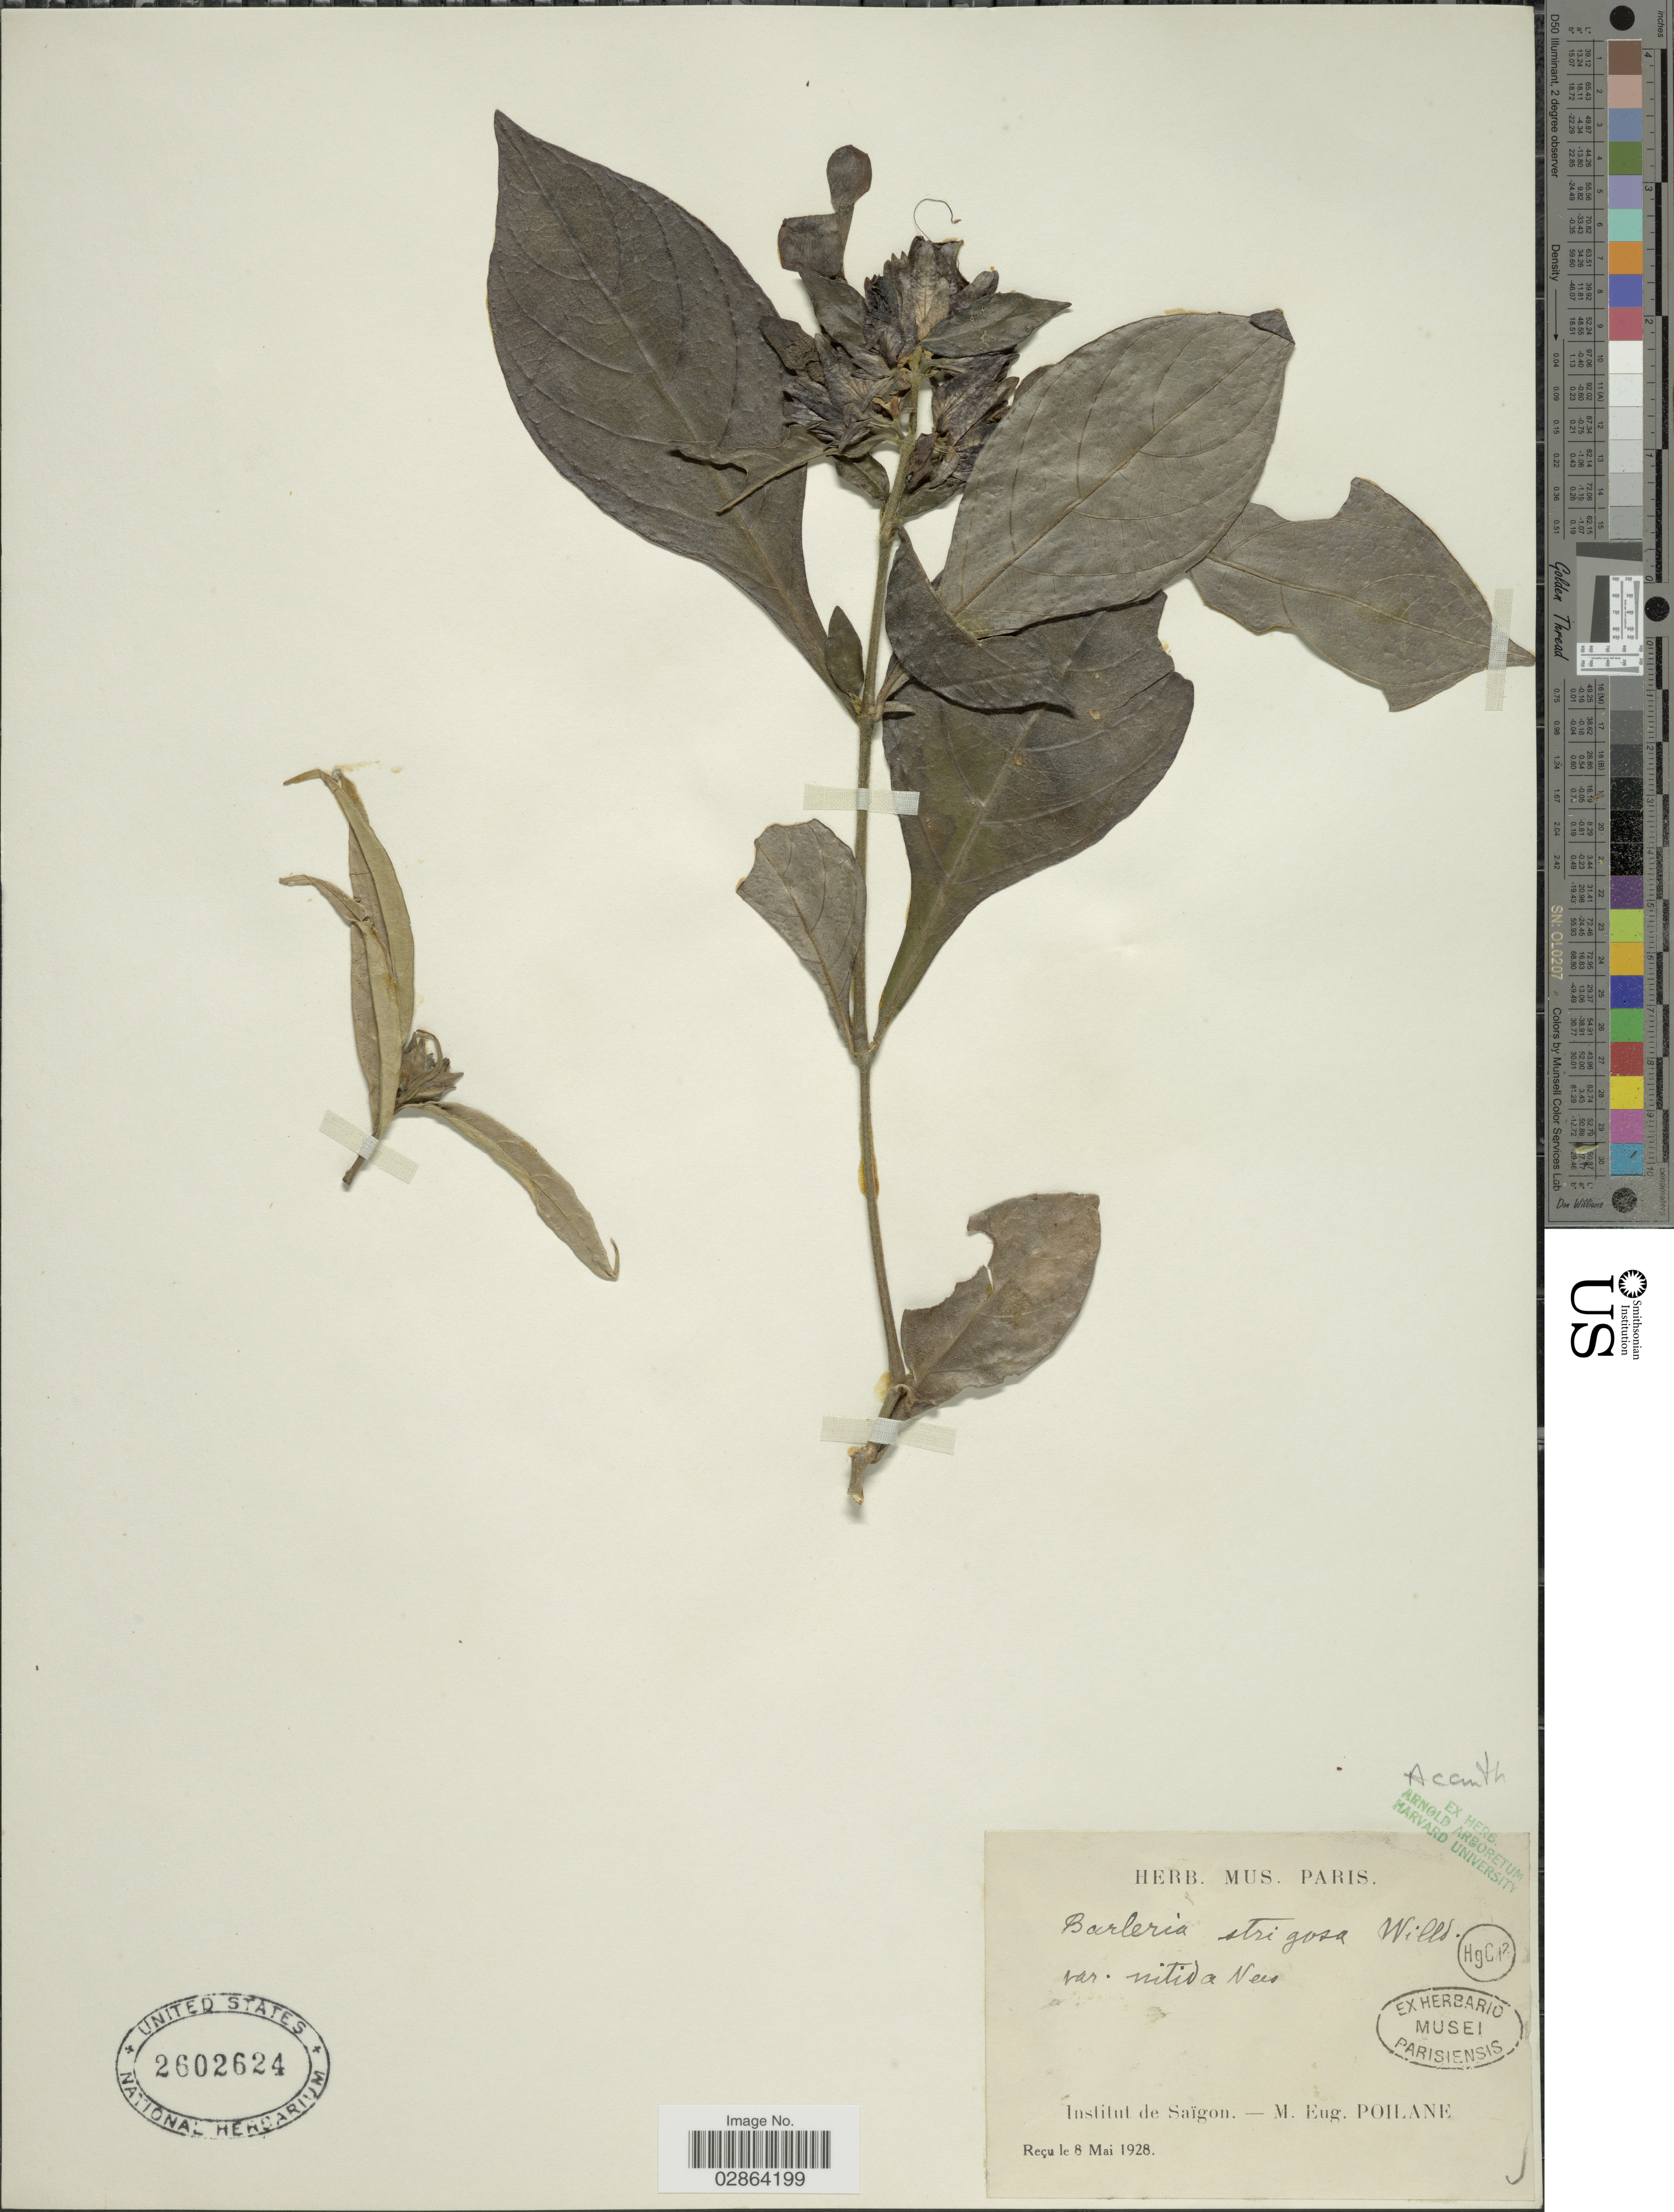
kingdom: Plantae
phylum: Tracheophyta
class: Magnoliopsida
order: Lamiales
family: Acanthaceae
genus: Barleria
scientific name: Barleria strigosa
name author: Willd.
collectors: M. Poilane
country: Vietnam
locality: Institut de Saïgon.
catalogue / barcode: US 2602624